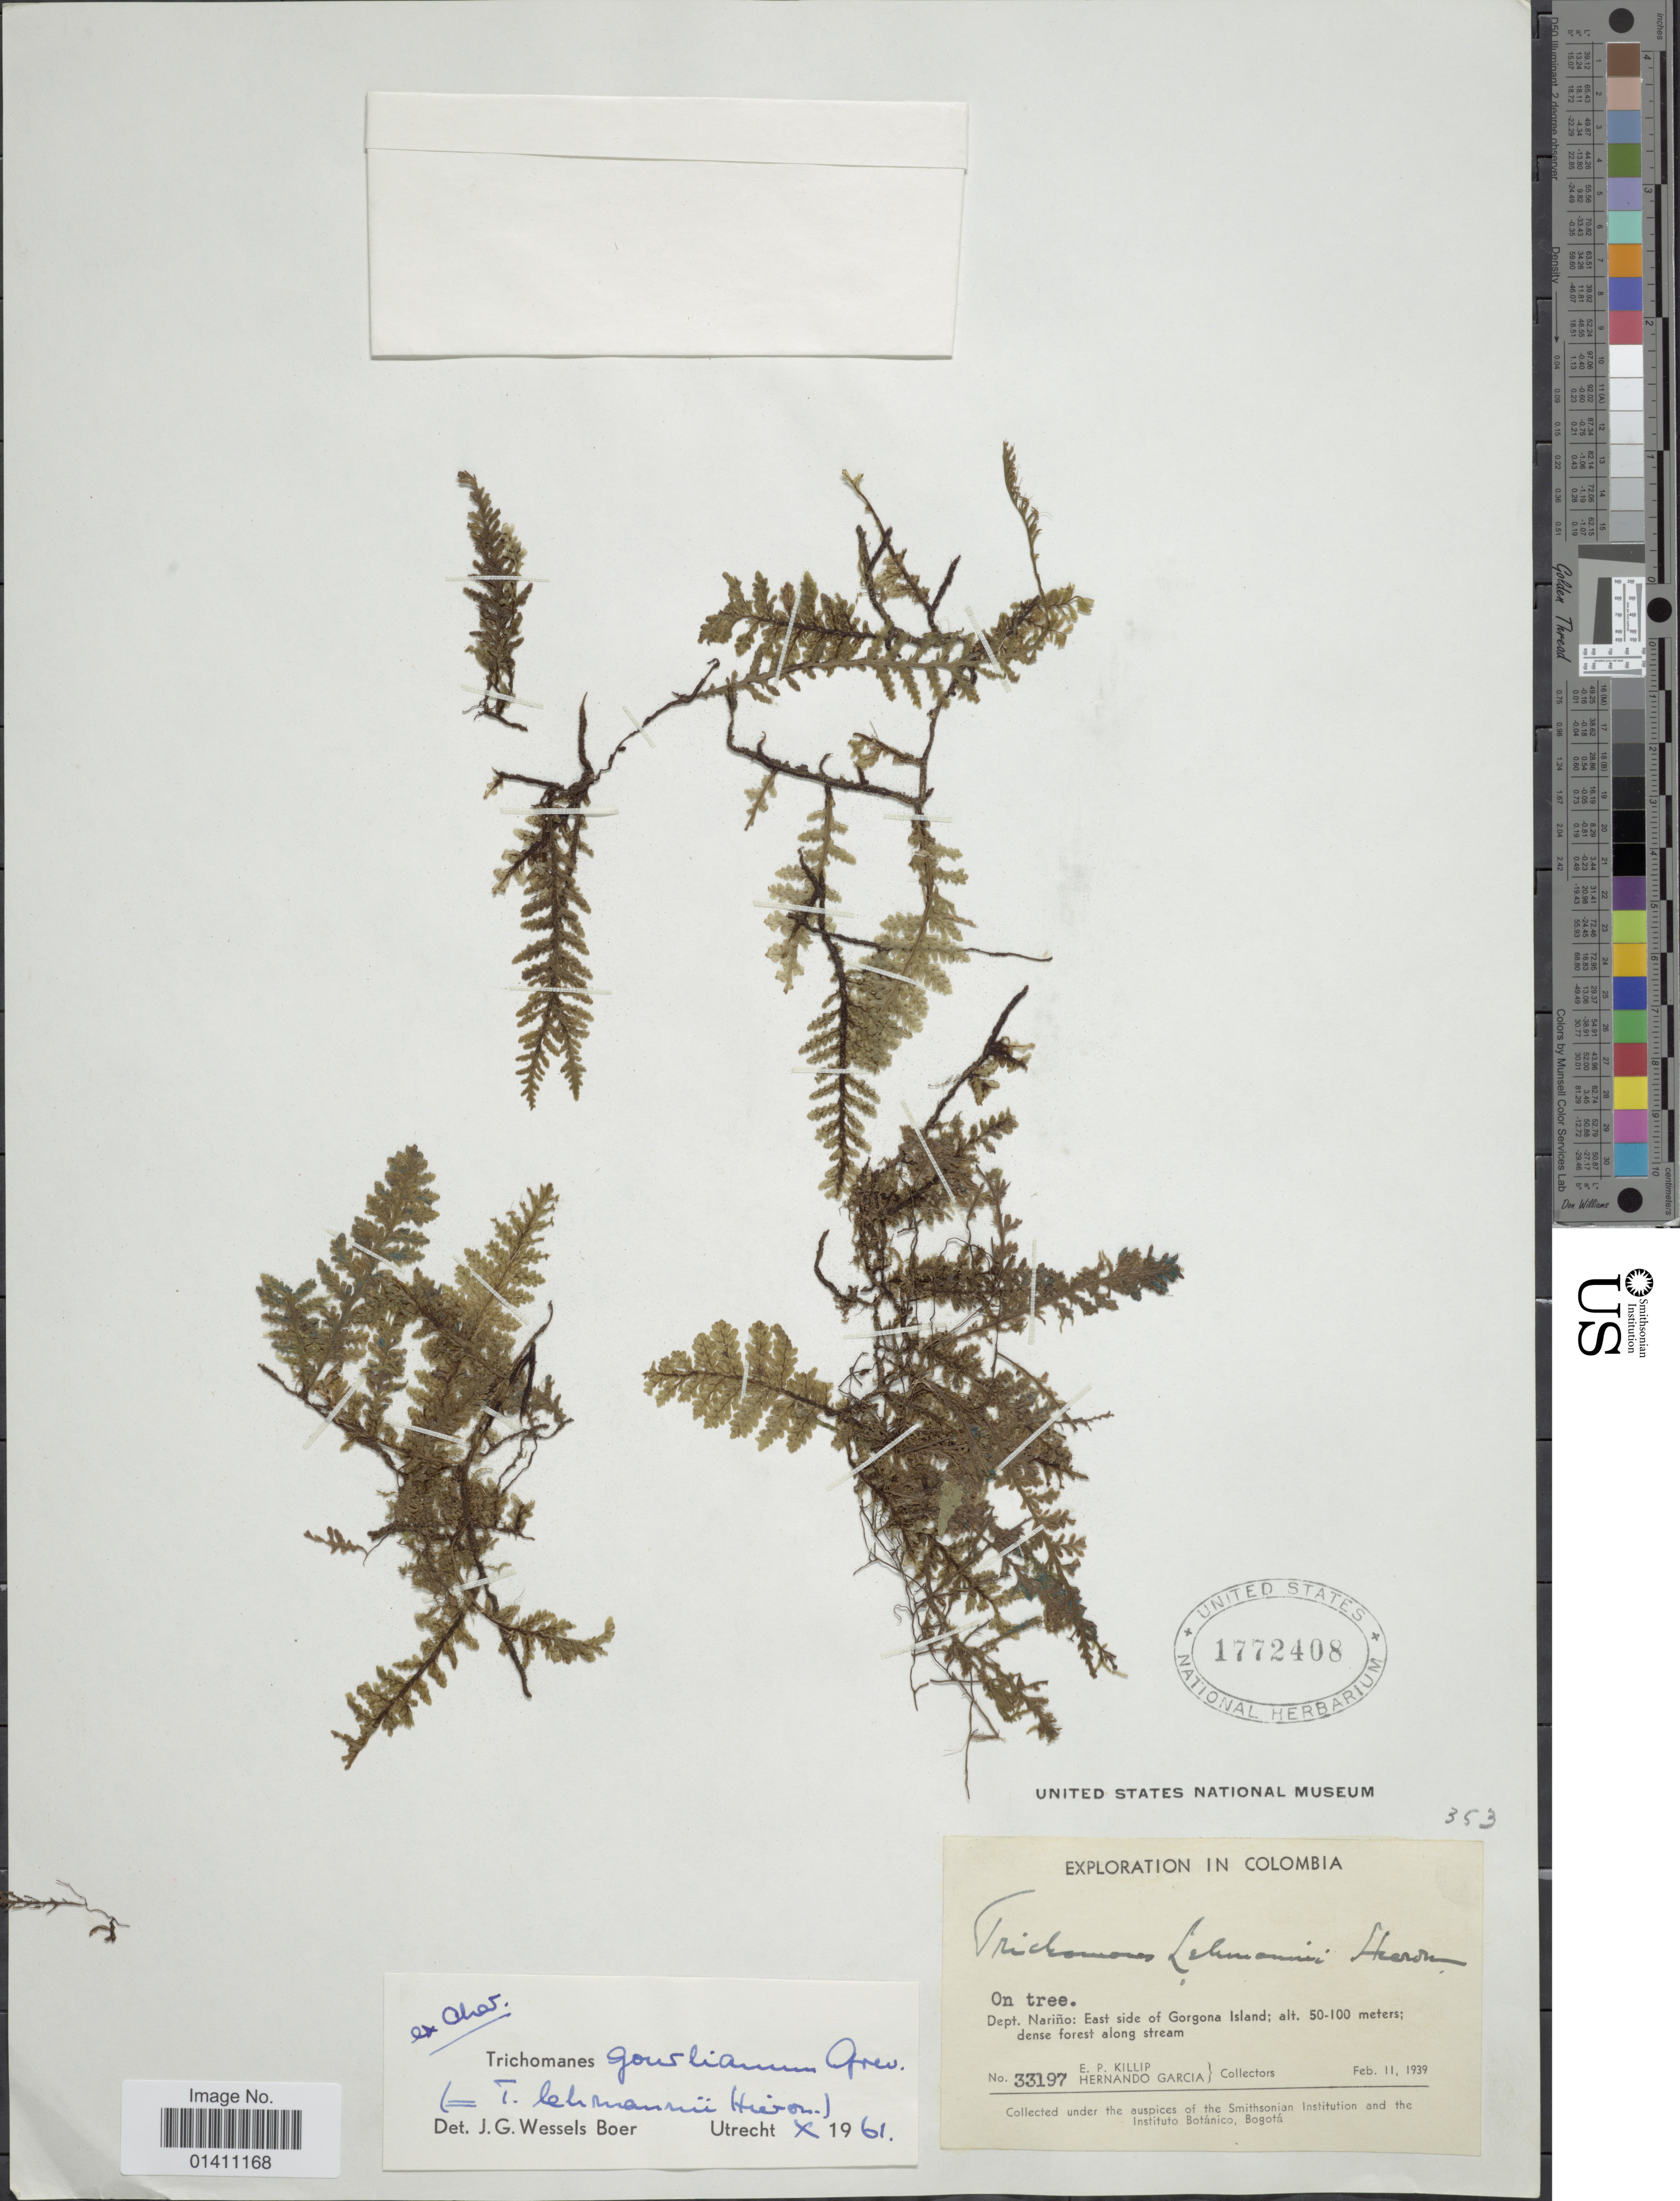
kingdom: Plantae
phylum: Tracheophyta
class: Polypodiopsida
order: Hymenophyllales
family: Hymenophyllaceae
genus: Didymoglossum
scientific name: Didymoglossum gourlianum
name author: (Grev. ex J. Sm.) Pic. Serm.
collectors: E. P. Killip & H. Garcia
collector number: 33197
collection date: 1939-02-11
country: Colombia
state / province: Nariño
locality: Dept. Narino: East side of Gorgona Island.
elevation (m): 50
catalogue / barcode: US 1772408